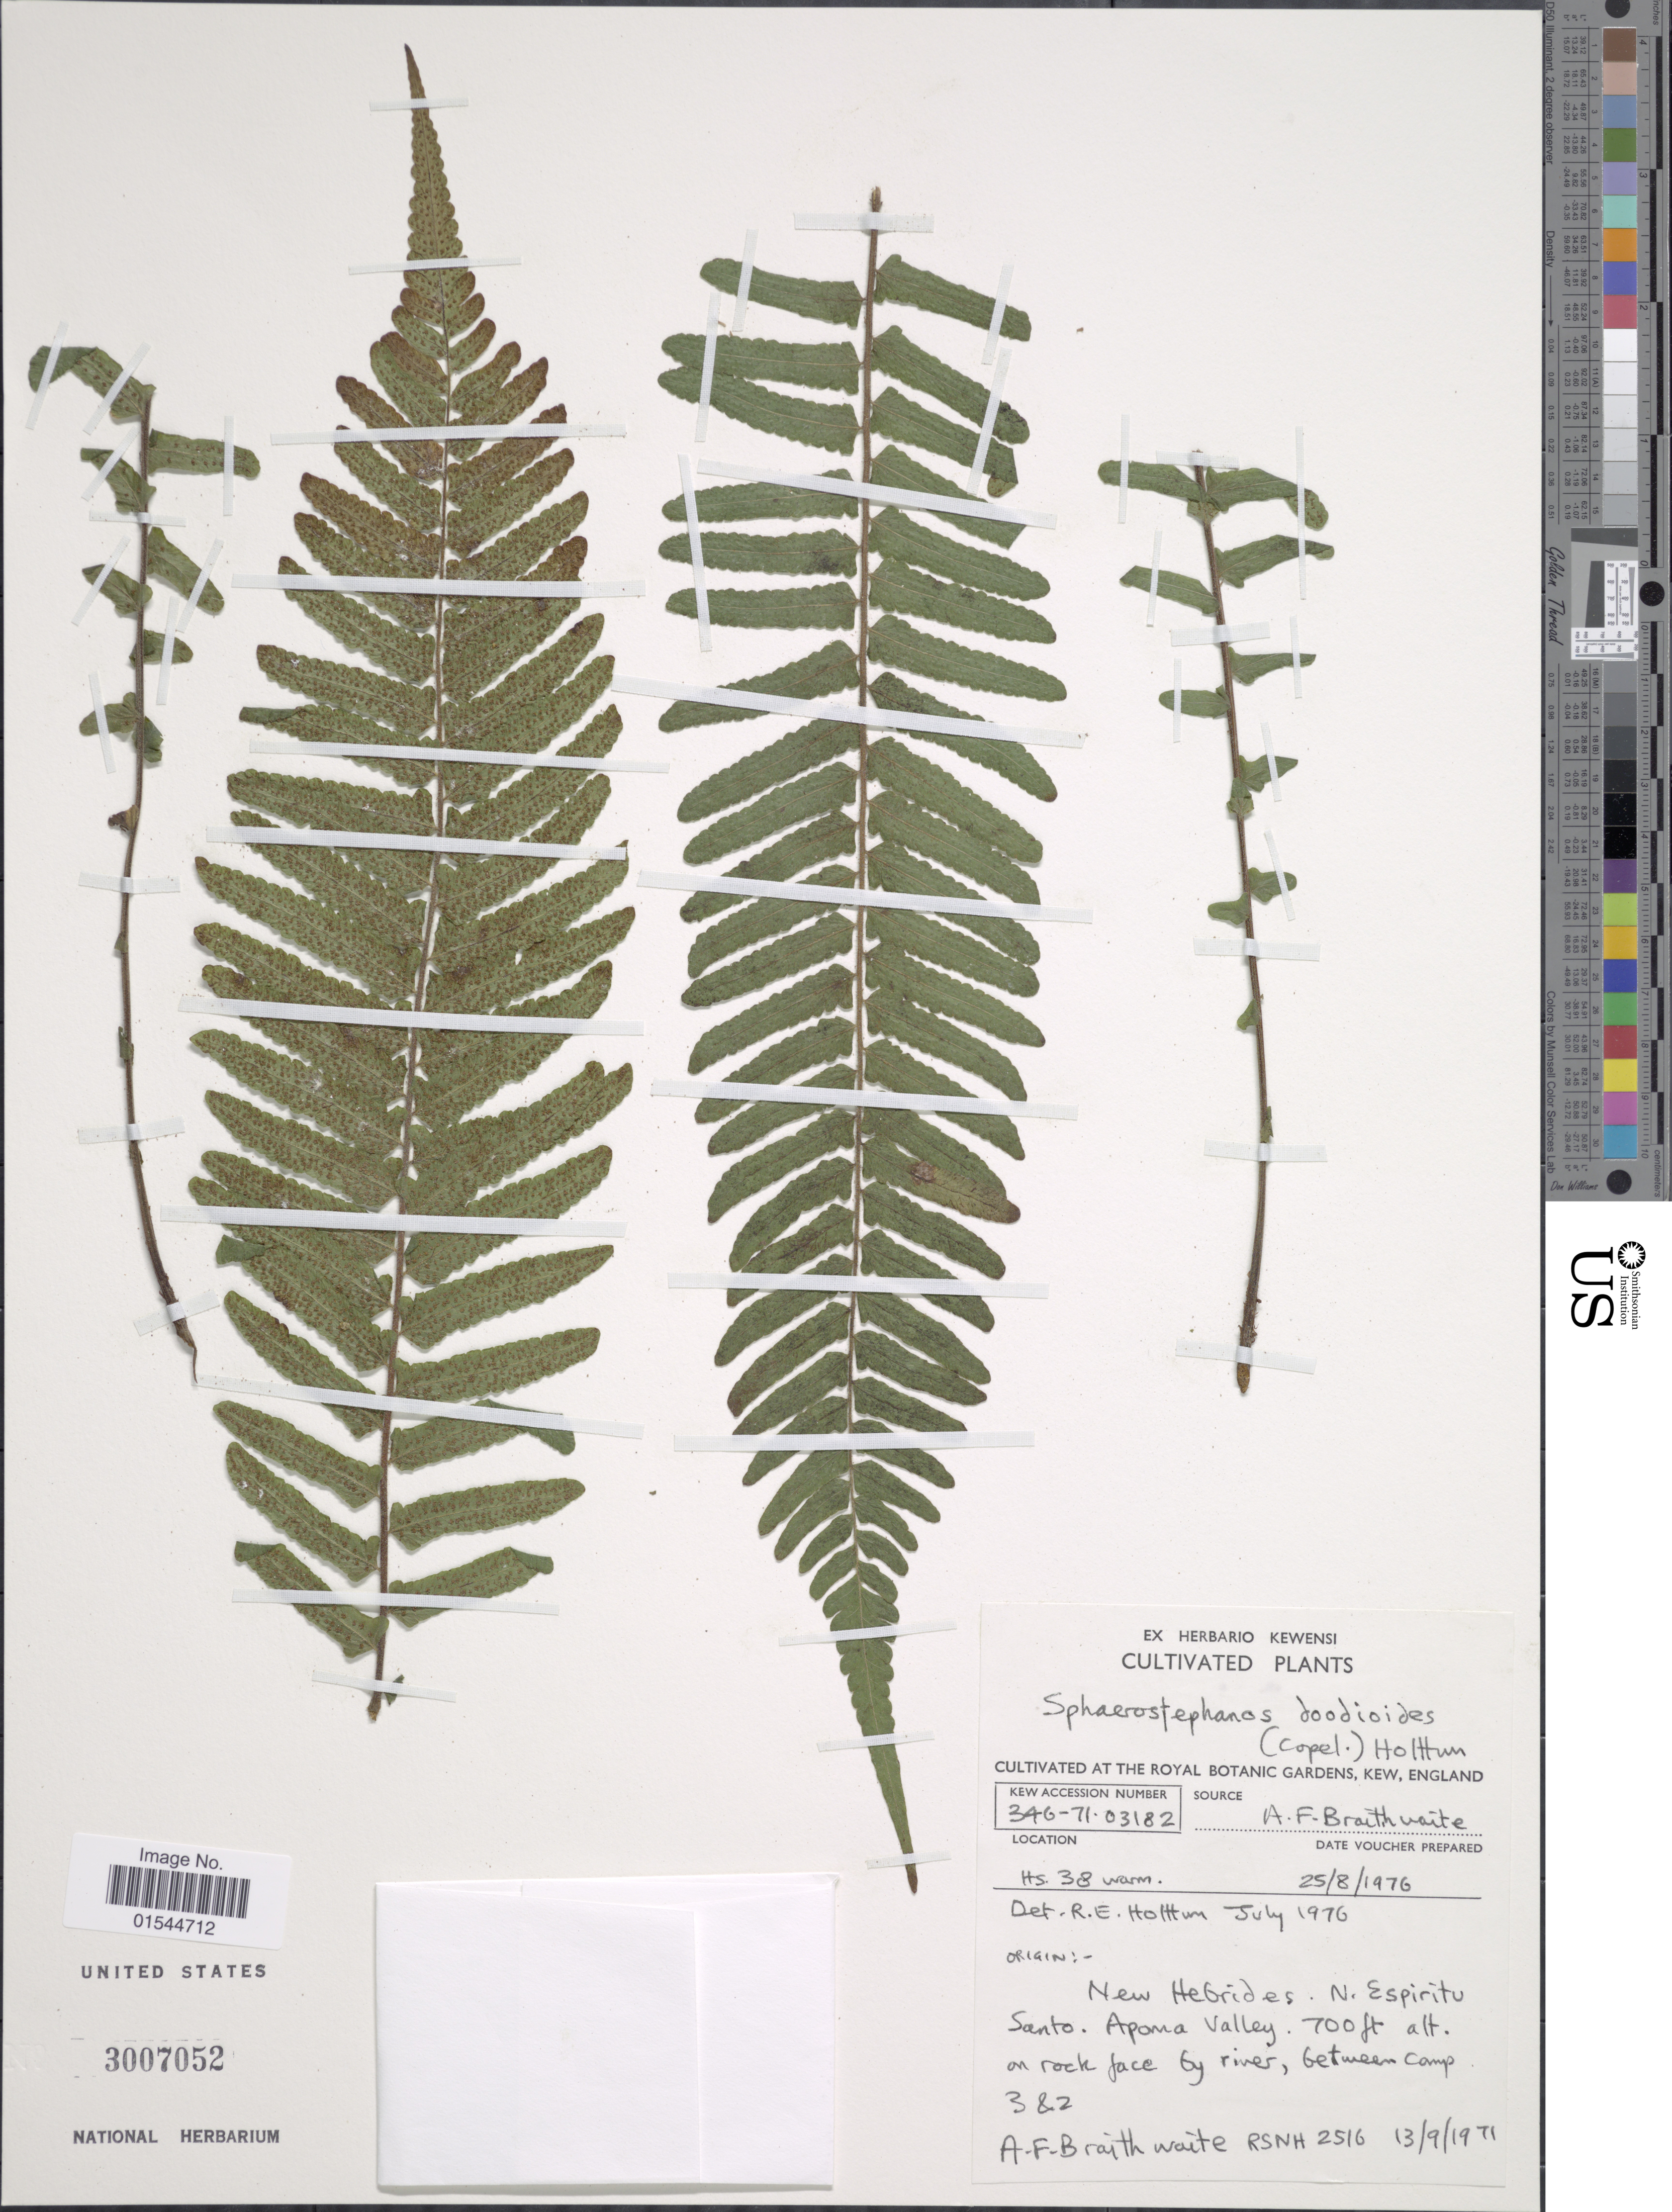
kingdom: Plantae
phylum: Tracheophyta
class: Polypodiopsida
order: Polypodiales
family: Thelypteridaceae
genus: Sphaerostephanos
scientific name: Sphaerostephanos doodioides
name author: (Copel.) Holttum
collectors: A. Braithwaite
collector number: RSNH2516*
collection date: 1971-09-13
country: Vanuatu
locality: New Hebrides, N. Espiritu Santo, Apona Valley, between camp 3 & 2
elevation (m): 213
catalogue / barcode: US 3007052